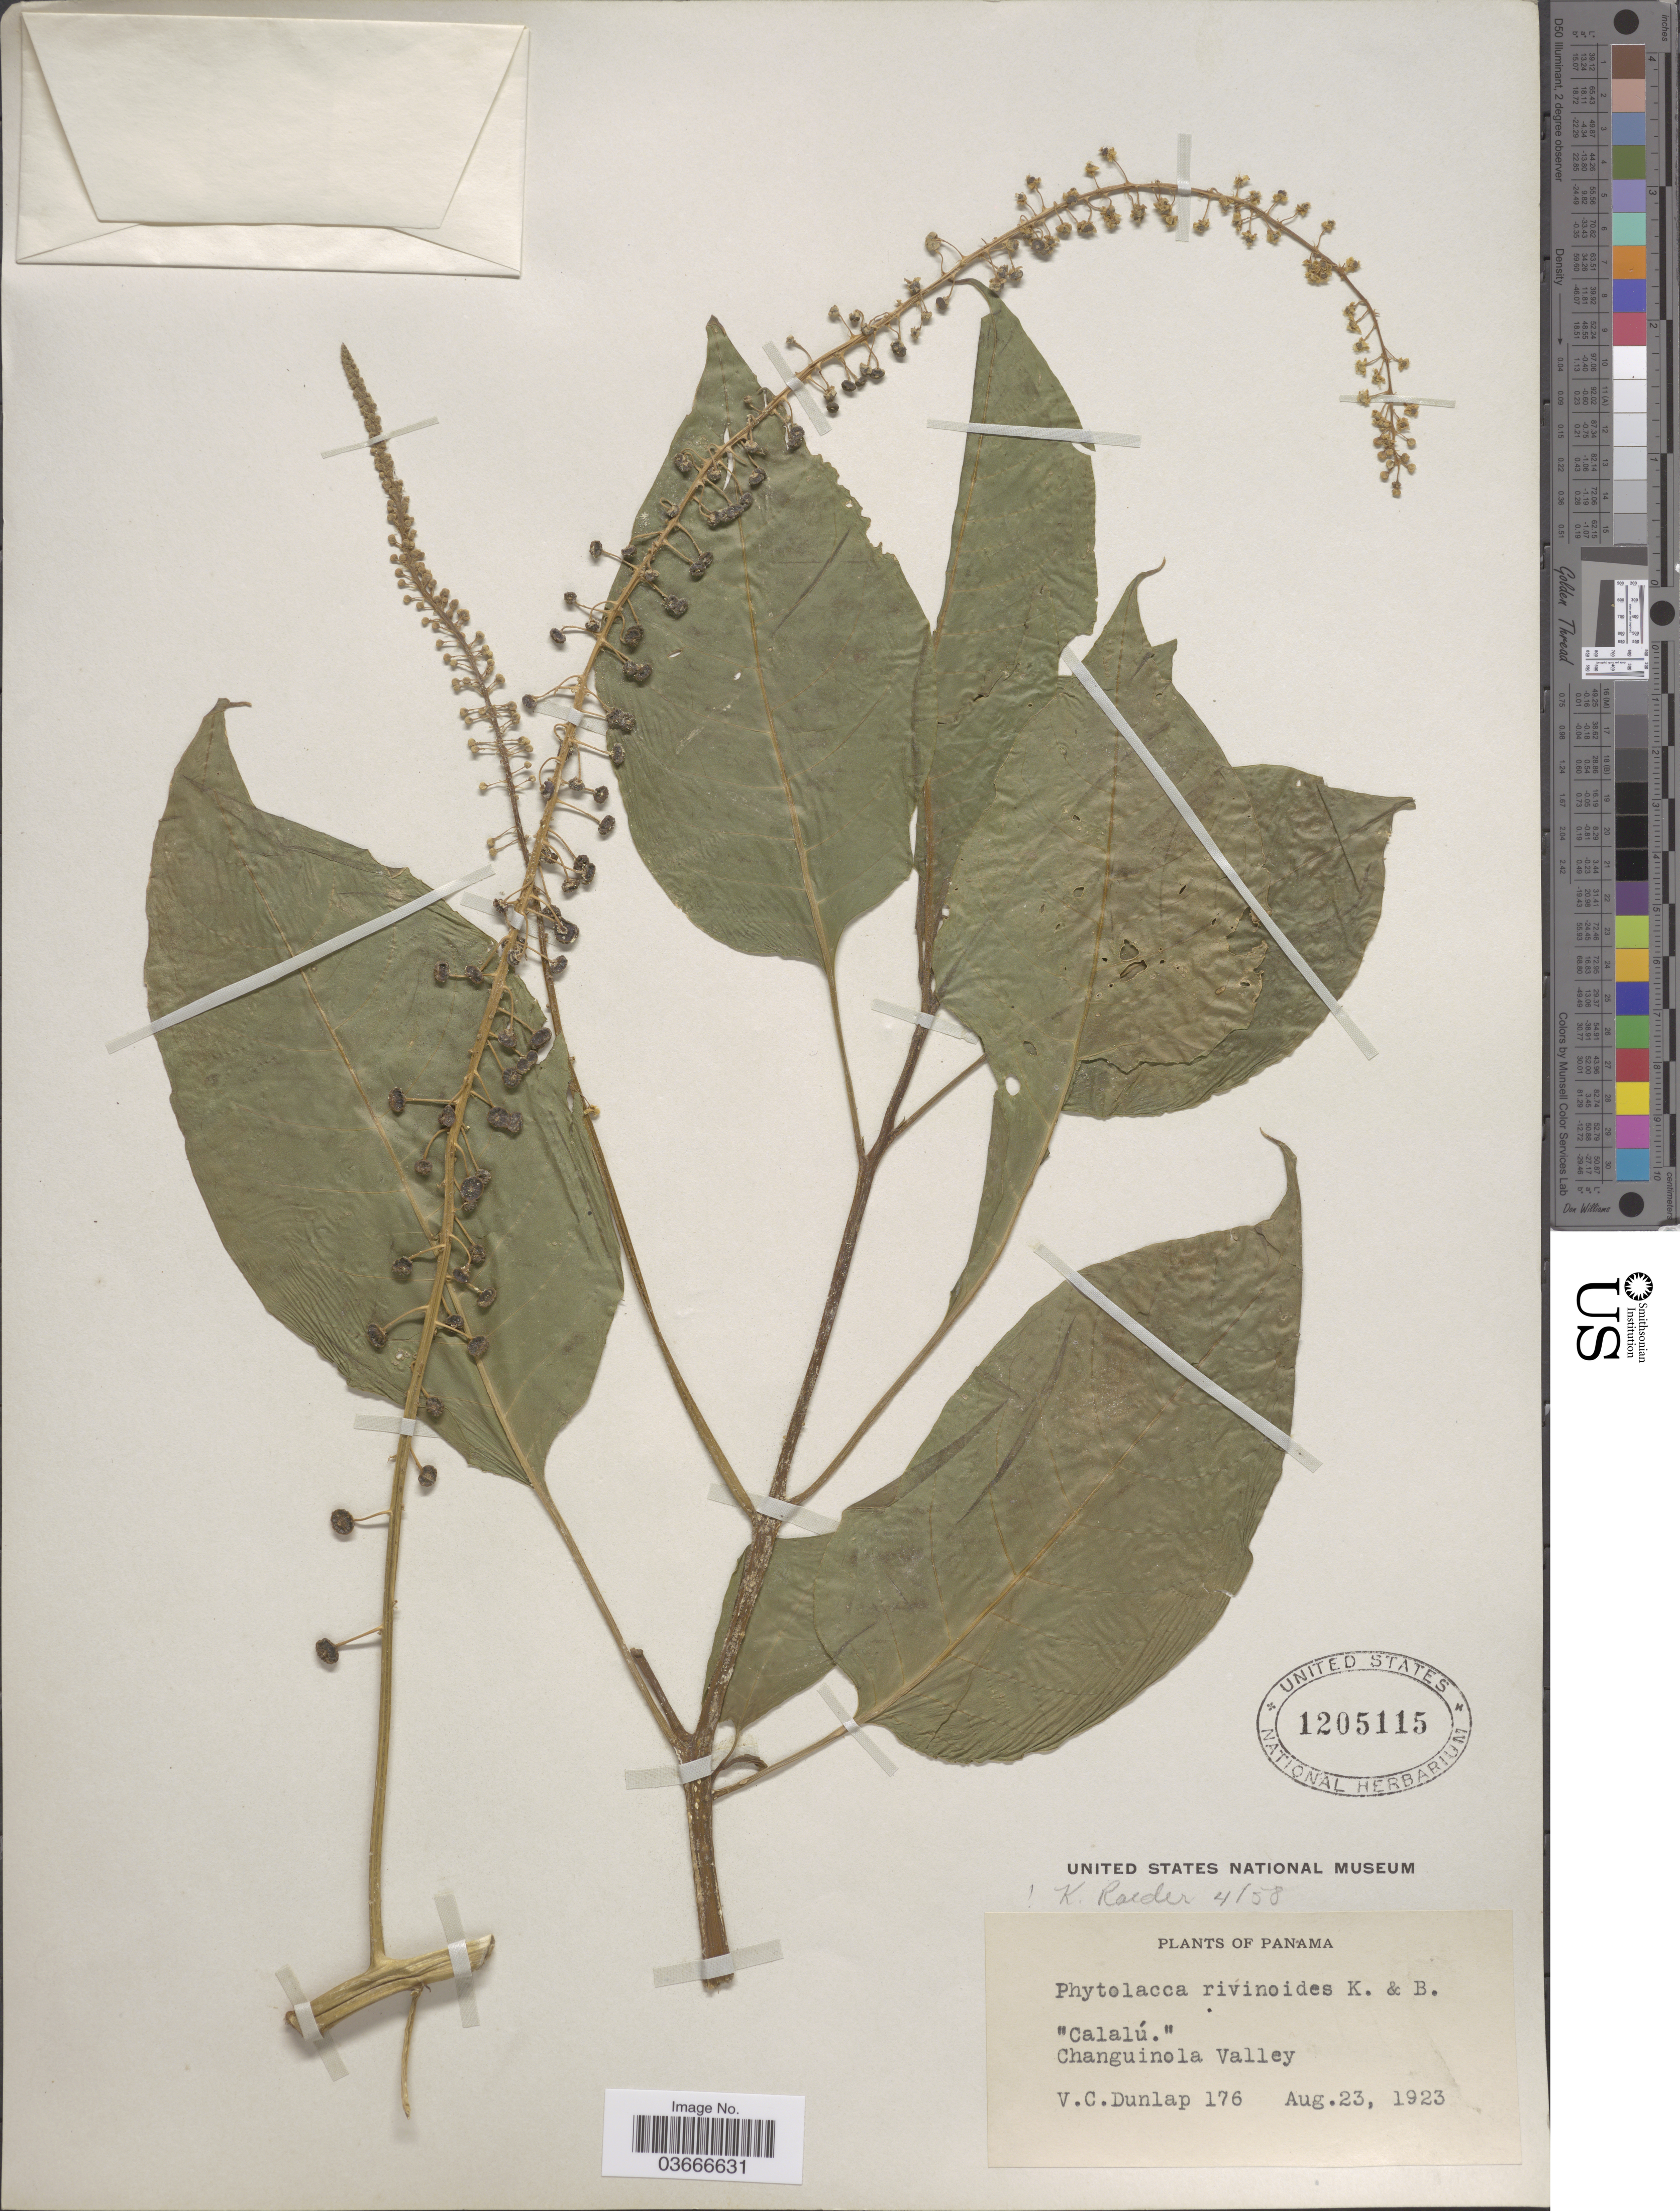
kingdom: Plantae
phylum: Tracheophyta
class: Magnoliopsida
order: Caryophyllales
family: Phytolaccaceae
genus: Phytolacca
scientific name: Phytolacca rivinoides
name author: Kunth & C.D. Bouché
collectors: V. C. Dunlap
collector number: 176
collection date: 1923-08-23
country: Panama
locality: Changuinola Valley.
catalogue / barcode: US 1205115